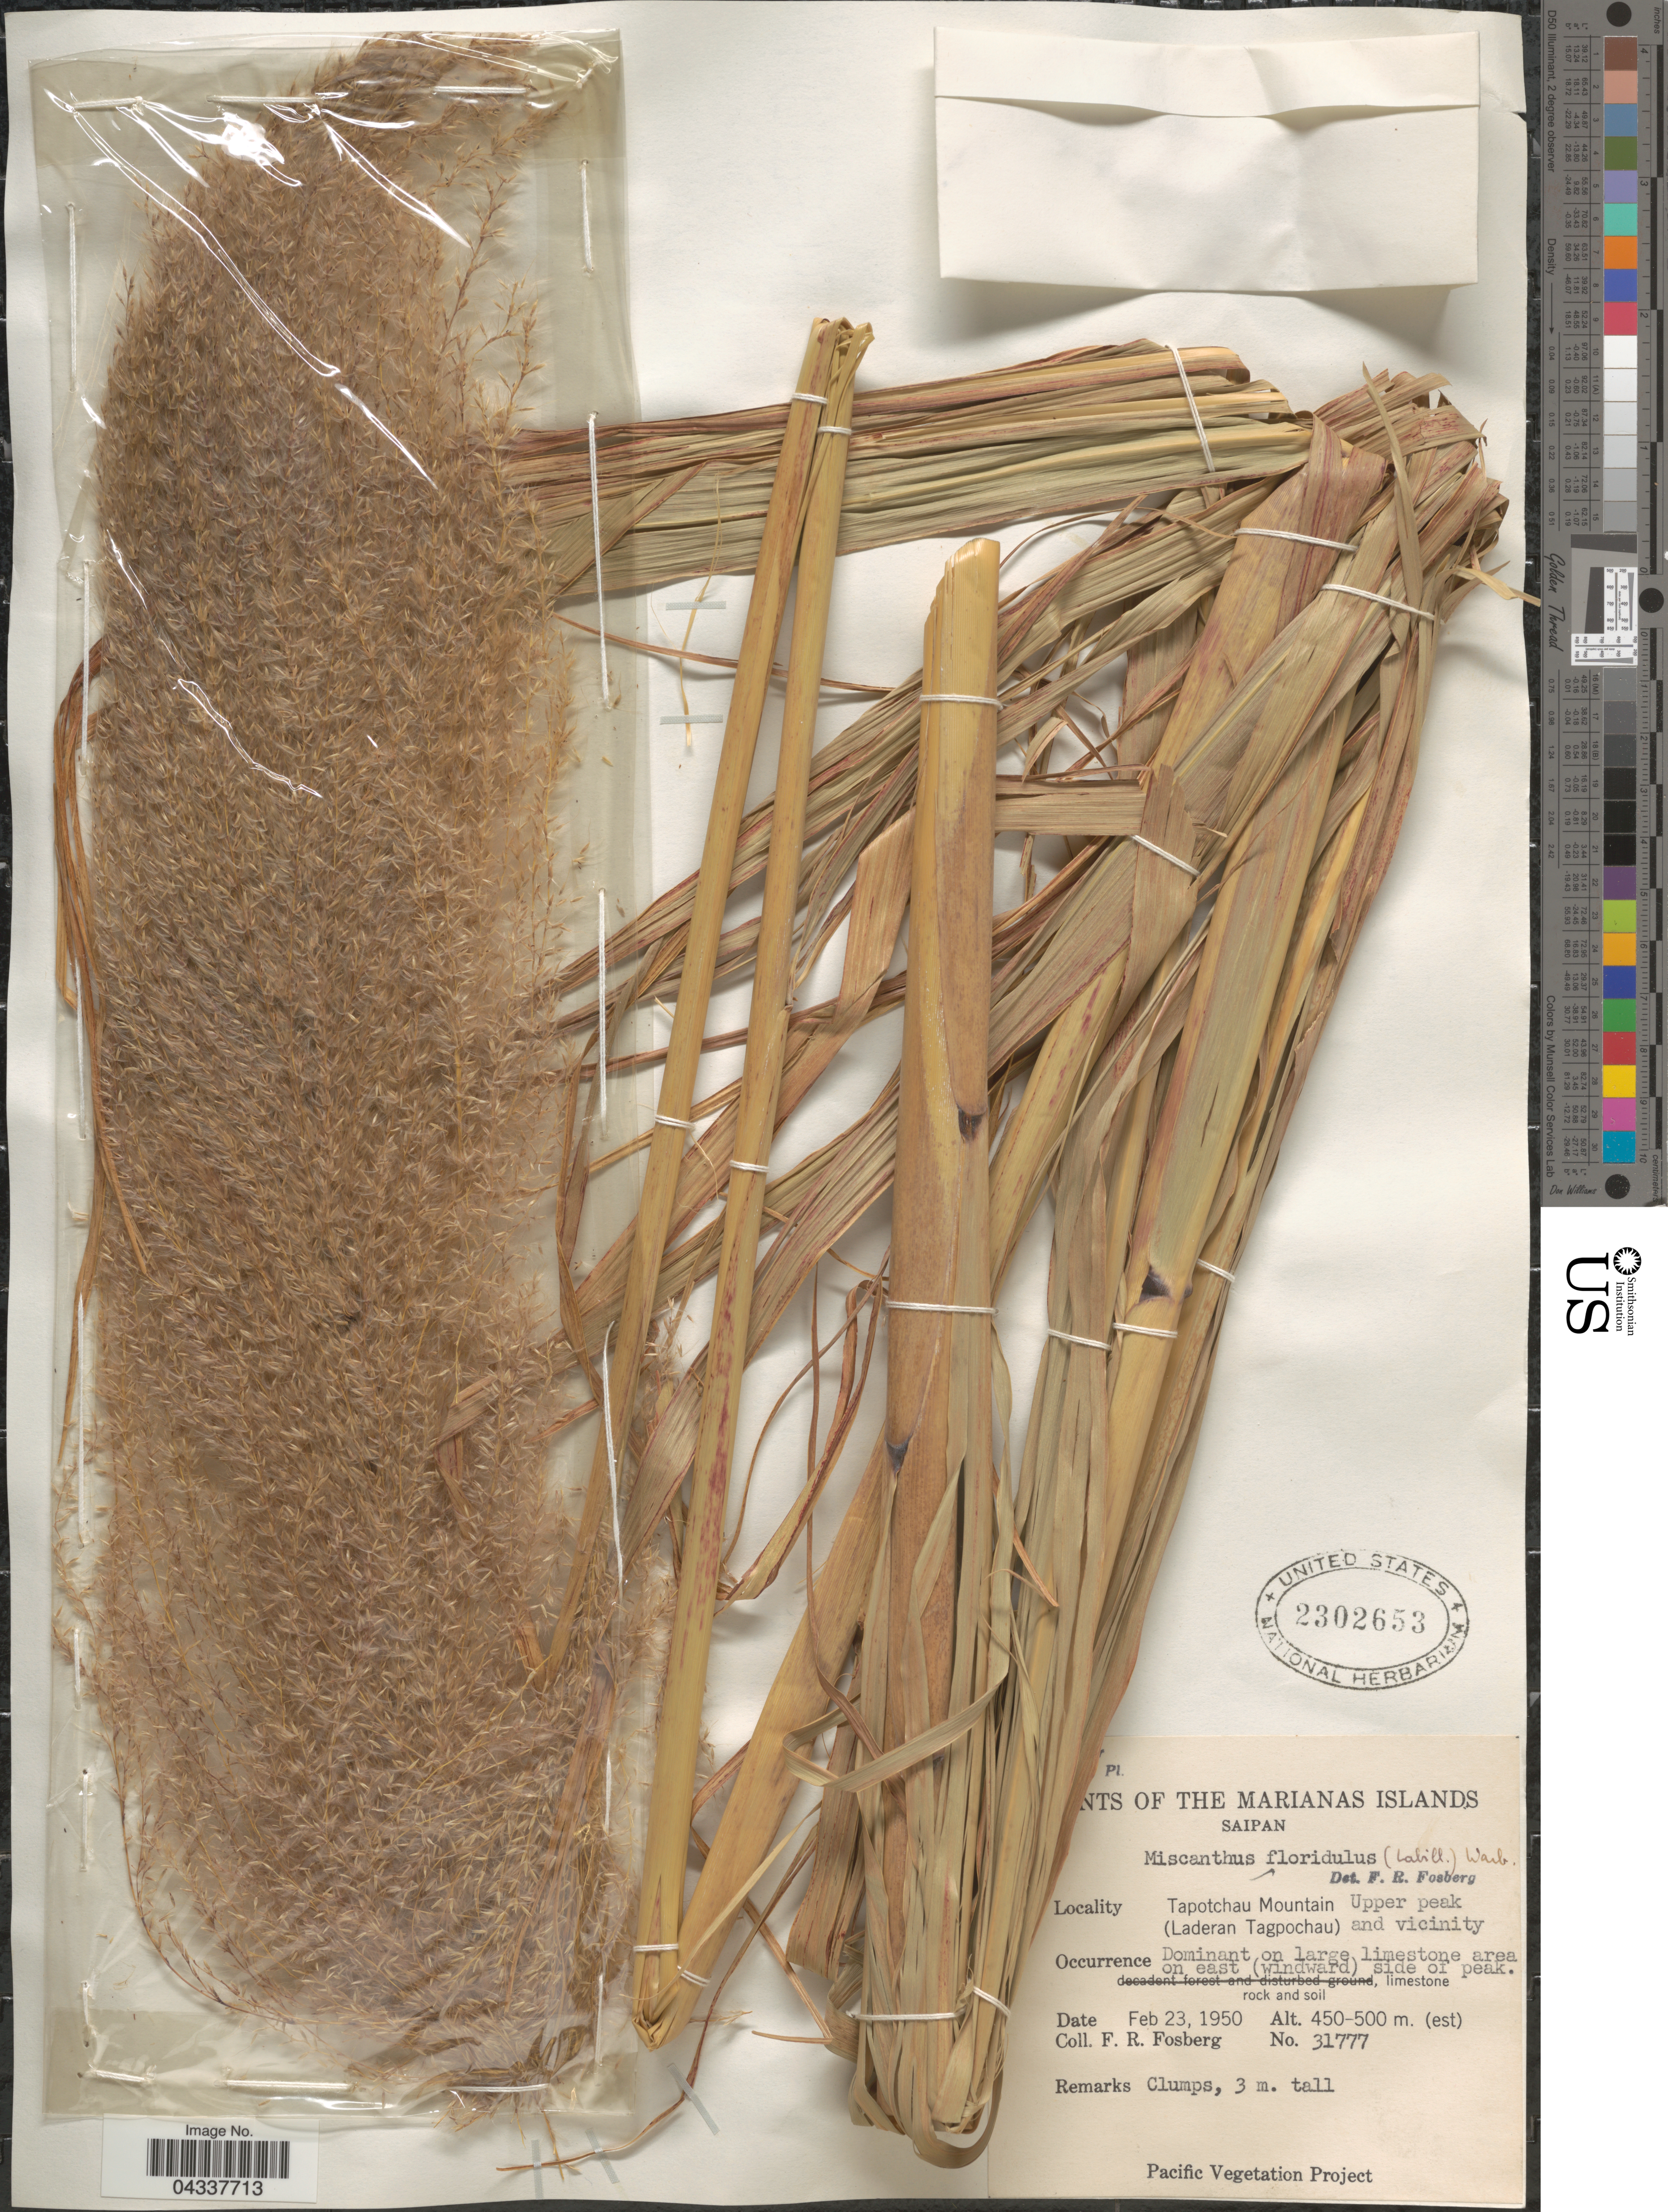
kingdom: Plantae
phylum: Tracheophyta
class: Liliopsida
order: Poales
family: Poaceae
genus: Miscanthus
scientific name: Miscanthus floridulus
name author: (Labill.) Warb.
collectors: F. R. Fosberg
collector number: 31777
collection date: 1950-02-23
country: Northern Mariana Islands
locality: Marianas Islands. Saipan. Tapotchau Mountain (Laderan Tagpochau). Upper peak and vicinity.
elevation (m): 450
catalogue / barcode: US 2302653